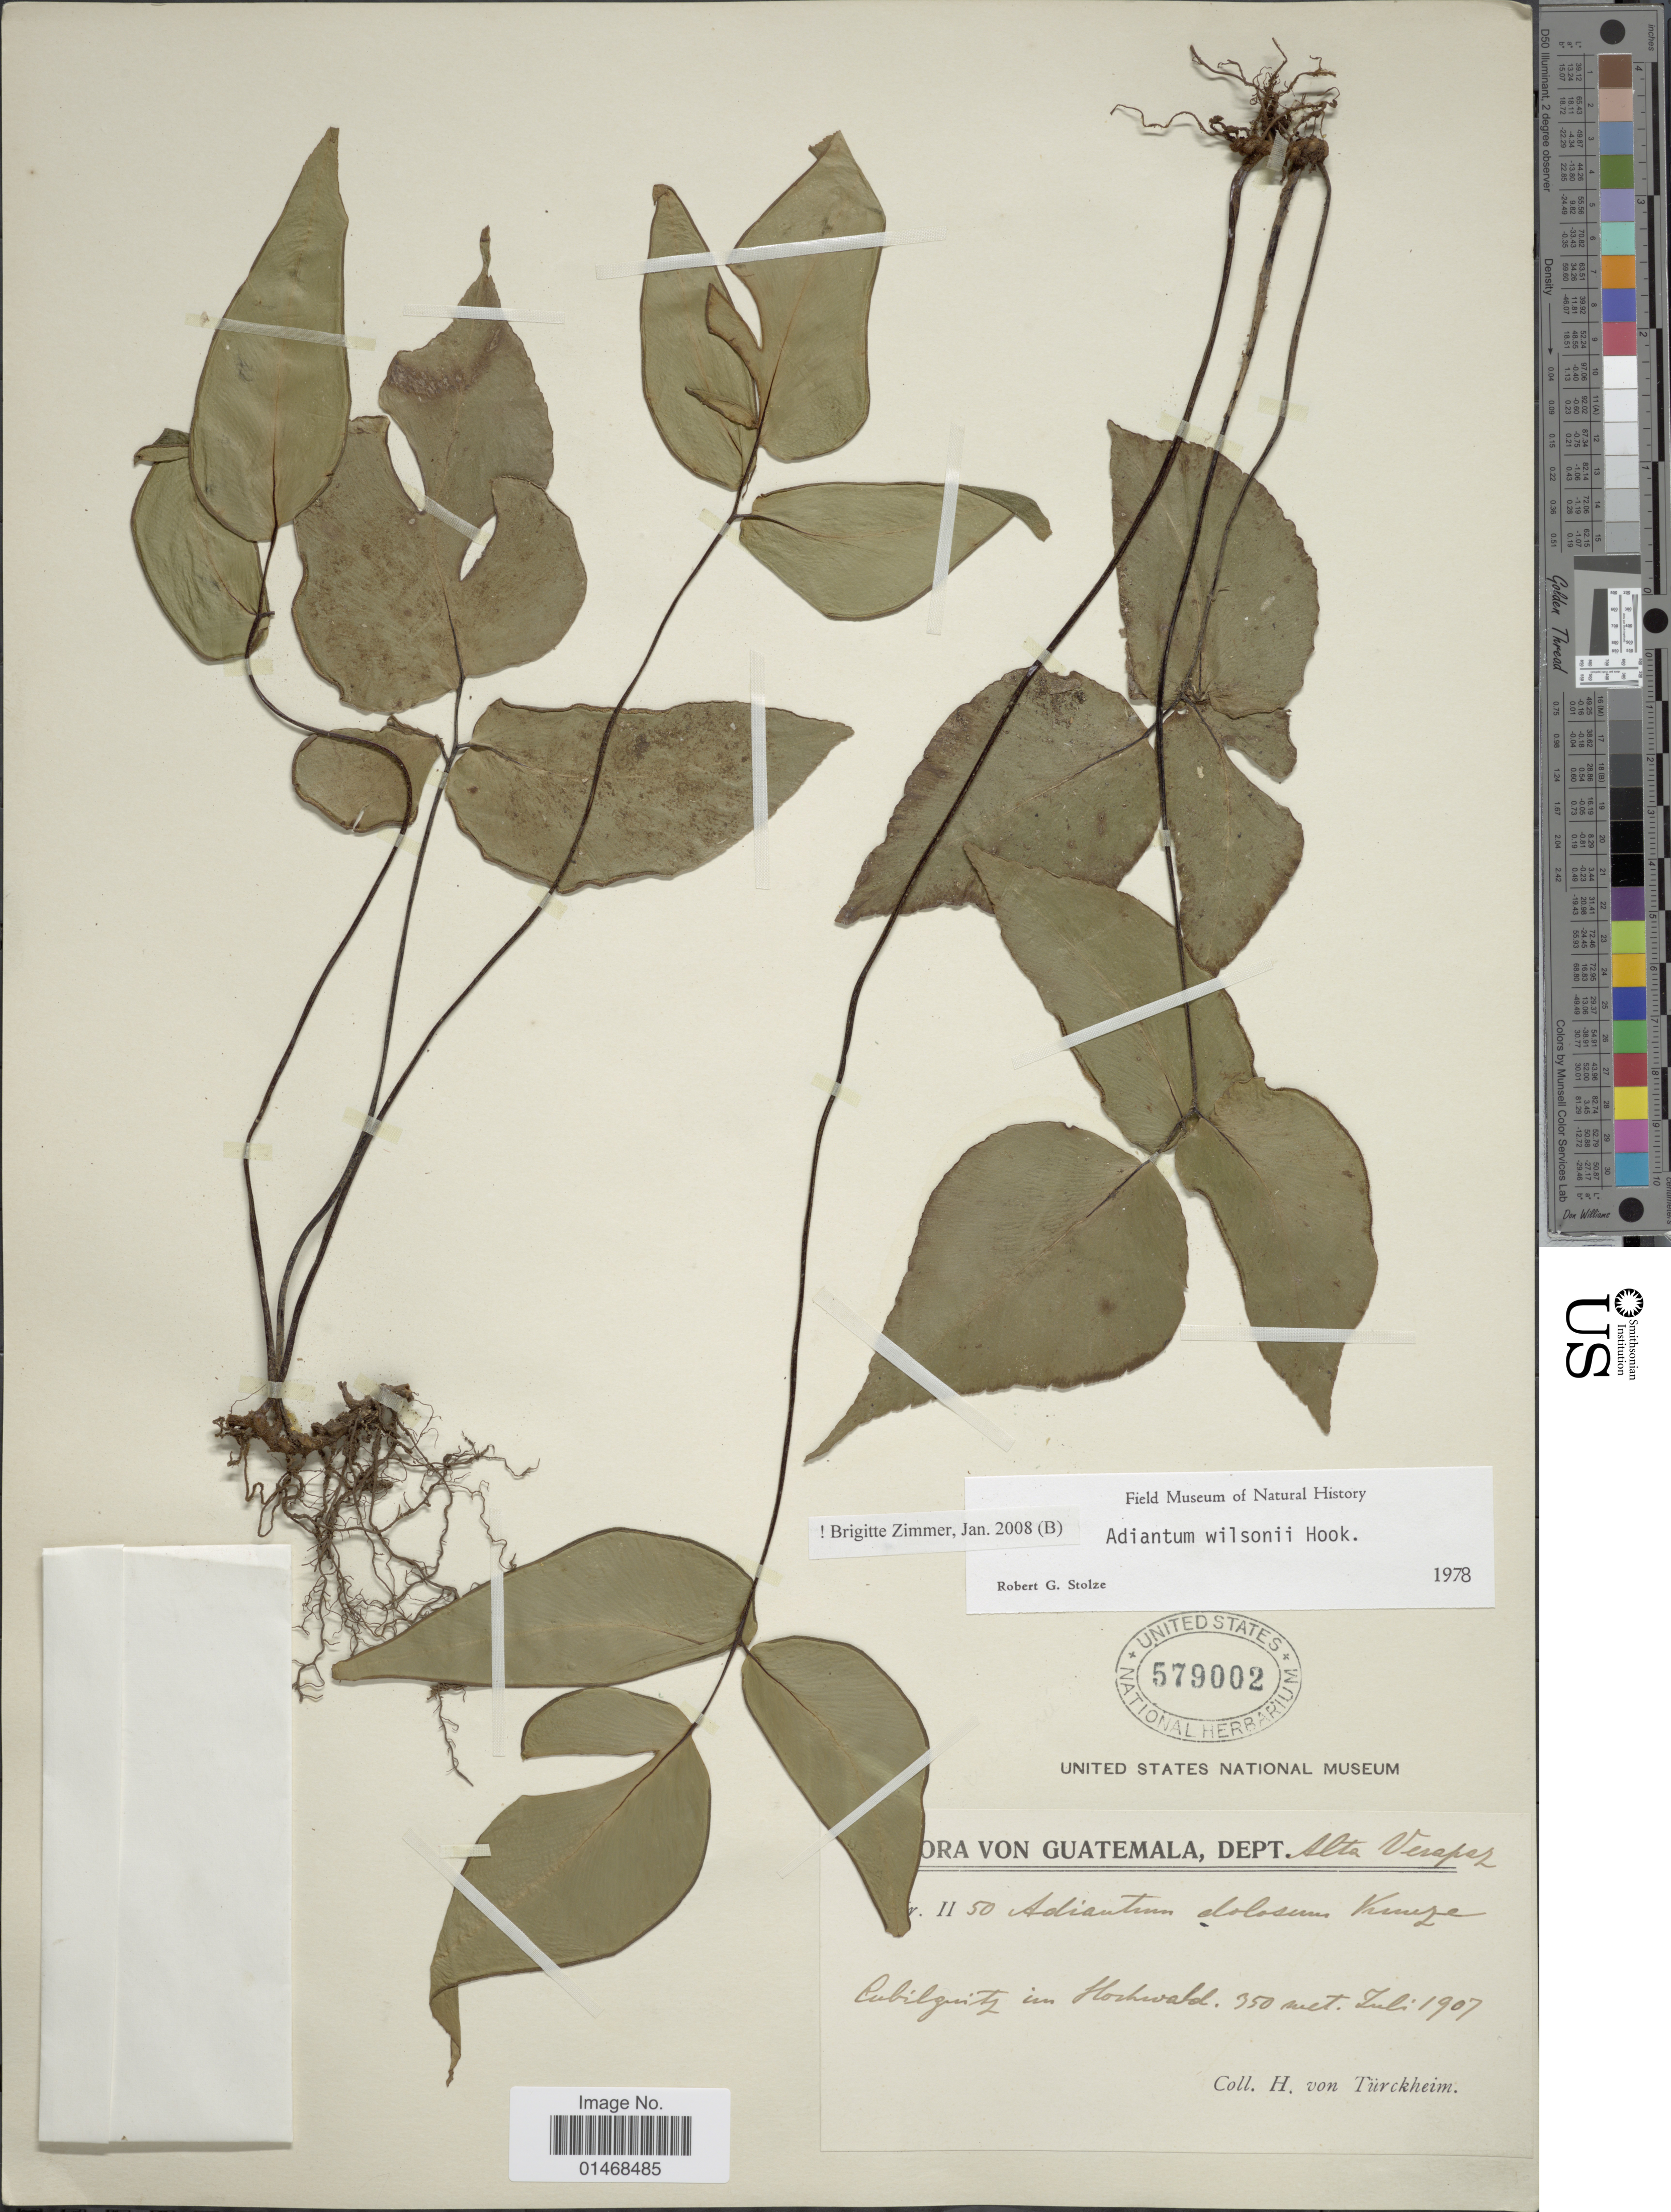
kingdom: Plantae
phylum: Tracheophyta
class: Polypodiopsida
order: Polypodiales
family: Pteridaceae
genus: Adiantum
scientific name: Adiantum wilsonii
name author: Hook.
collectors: H. von Türckheim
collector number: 50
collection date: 1907-07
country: Guatemala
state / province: Alta Verapaz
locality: Dept. Alta Vera Paz, Cubilquitz, in Hochwald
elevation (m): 350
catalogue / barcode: US 579002